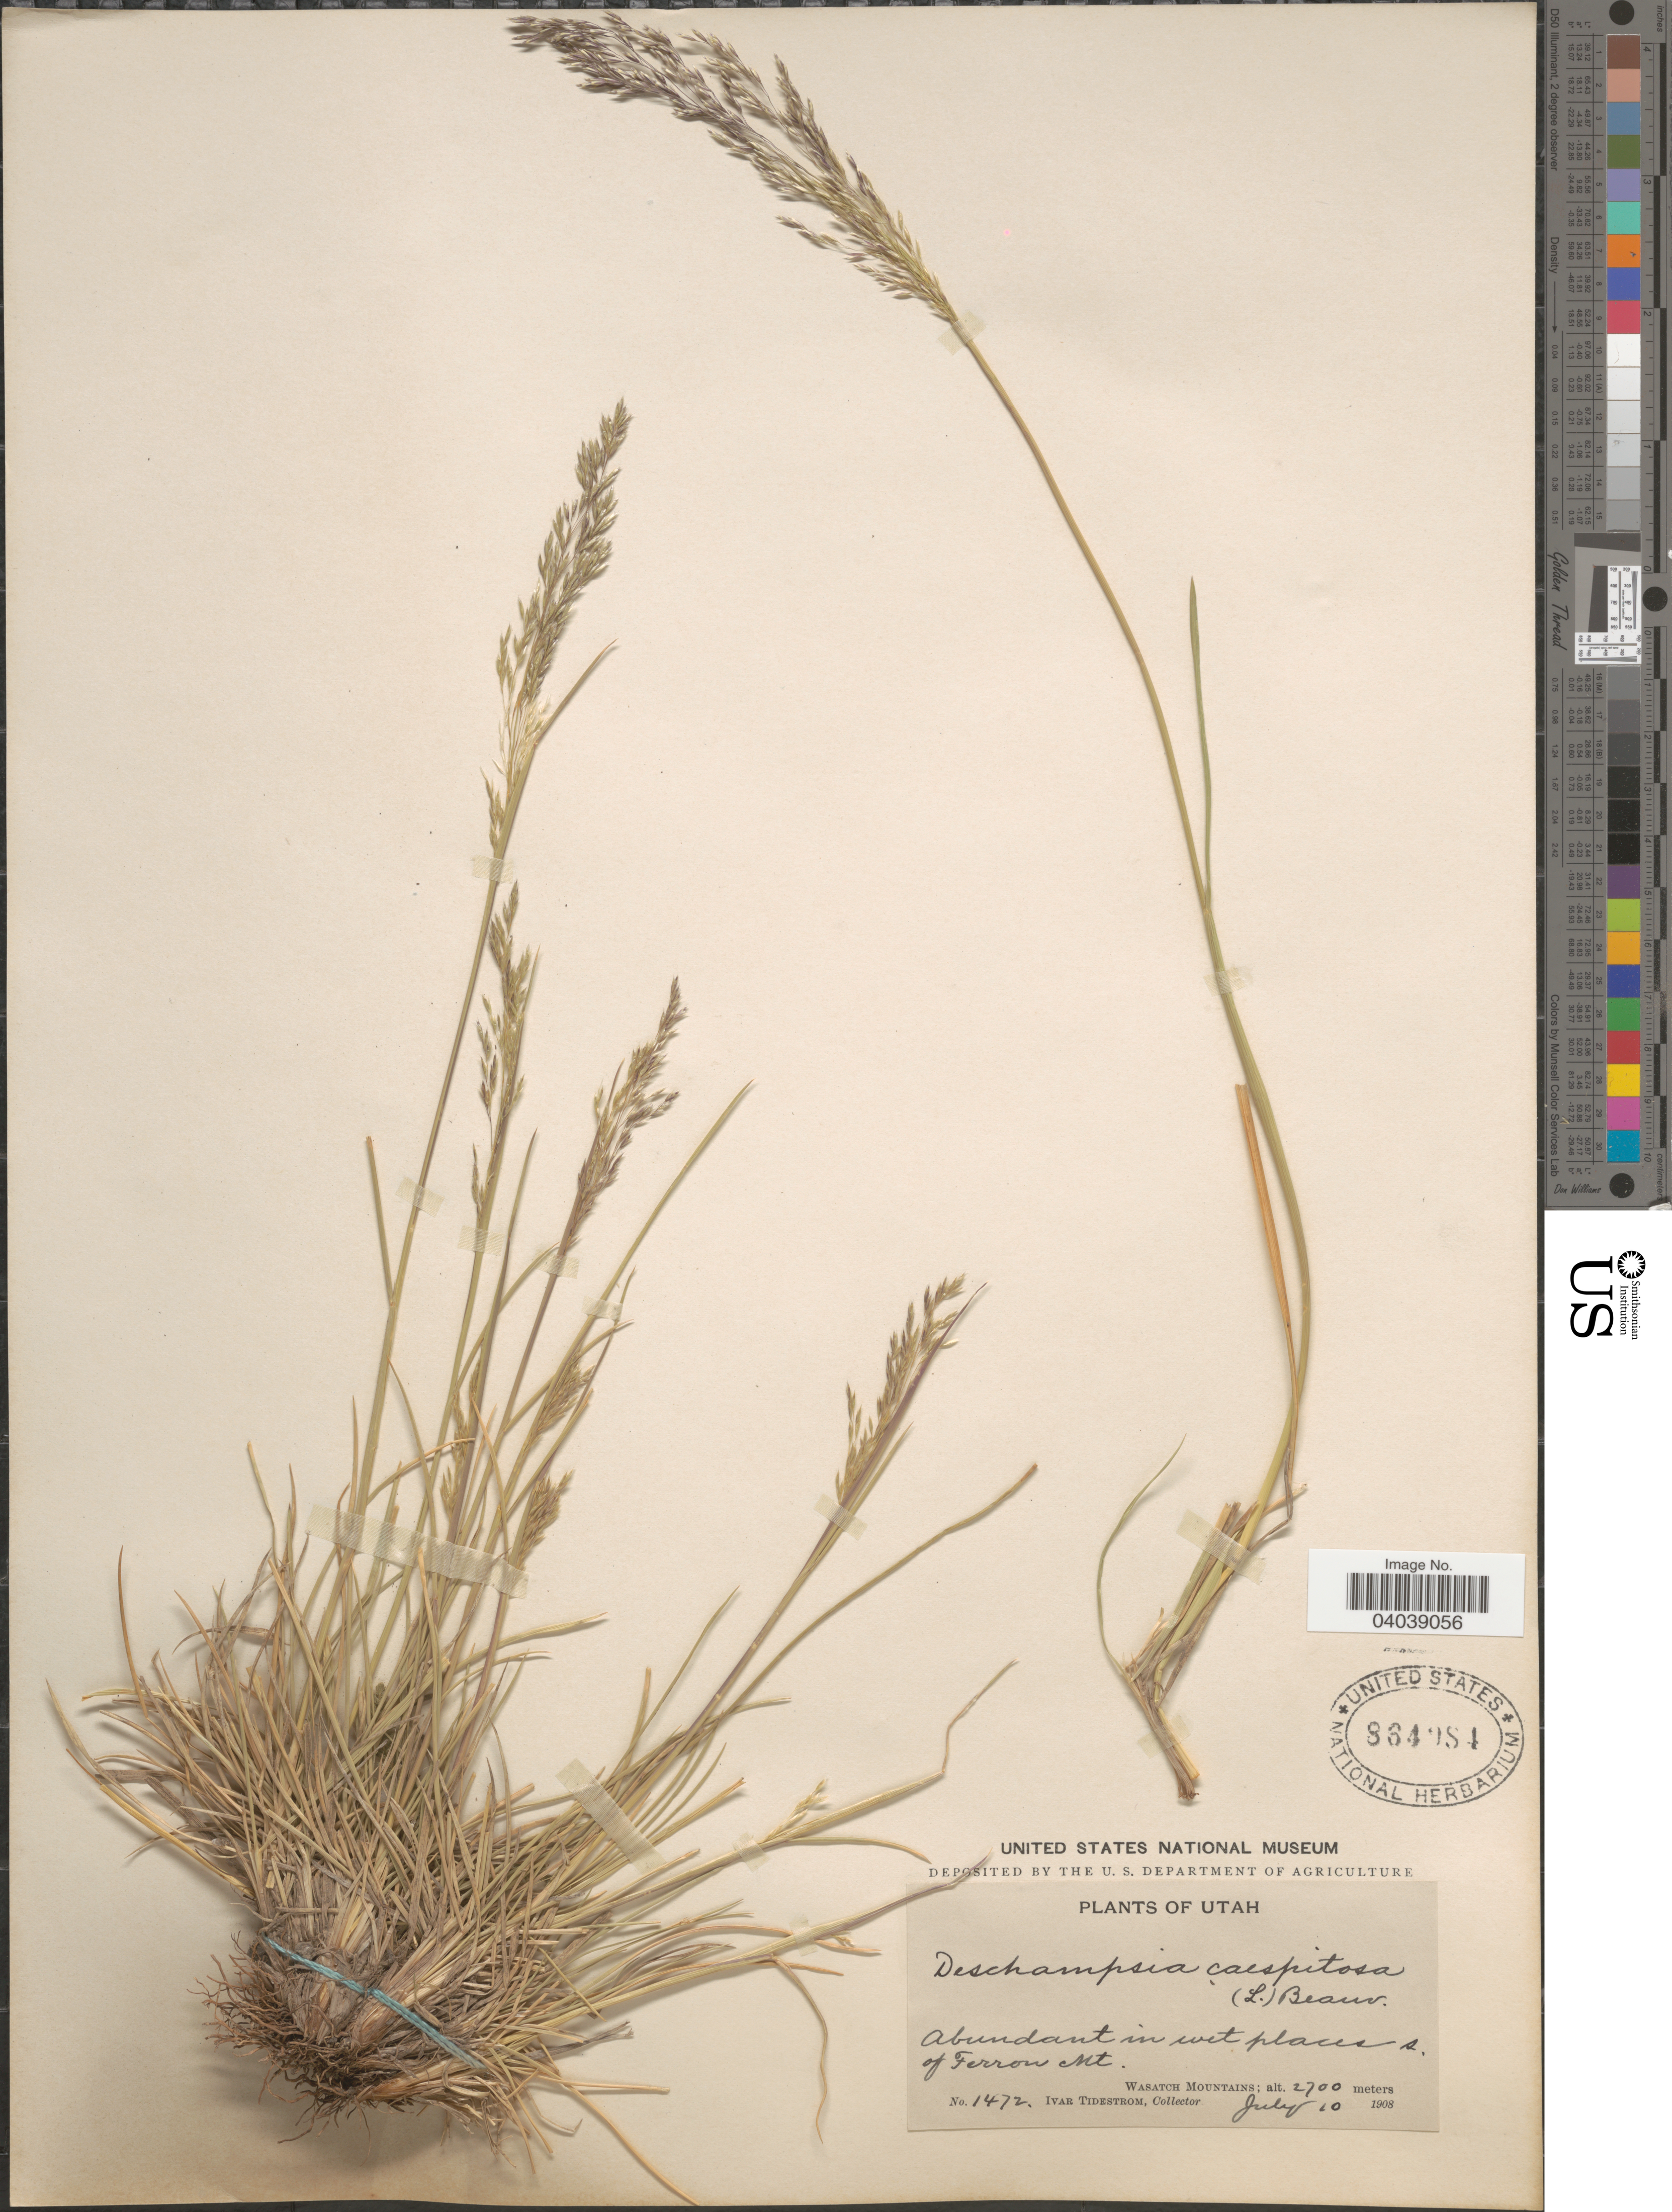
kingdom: Plantae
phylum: Tracheophyta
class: Liliopsida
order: Poales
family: Poaceae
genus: Deschampsia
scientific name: Deschampsia cespitosa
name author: (L.) P. Beauv.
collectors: I. F. Tidestrom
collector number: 1472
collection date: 1908-07-10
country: United States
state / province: Utah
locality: S. of Ferron Mt. Wasatch Mountains.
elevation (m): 2700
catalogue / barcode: US 864084